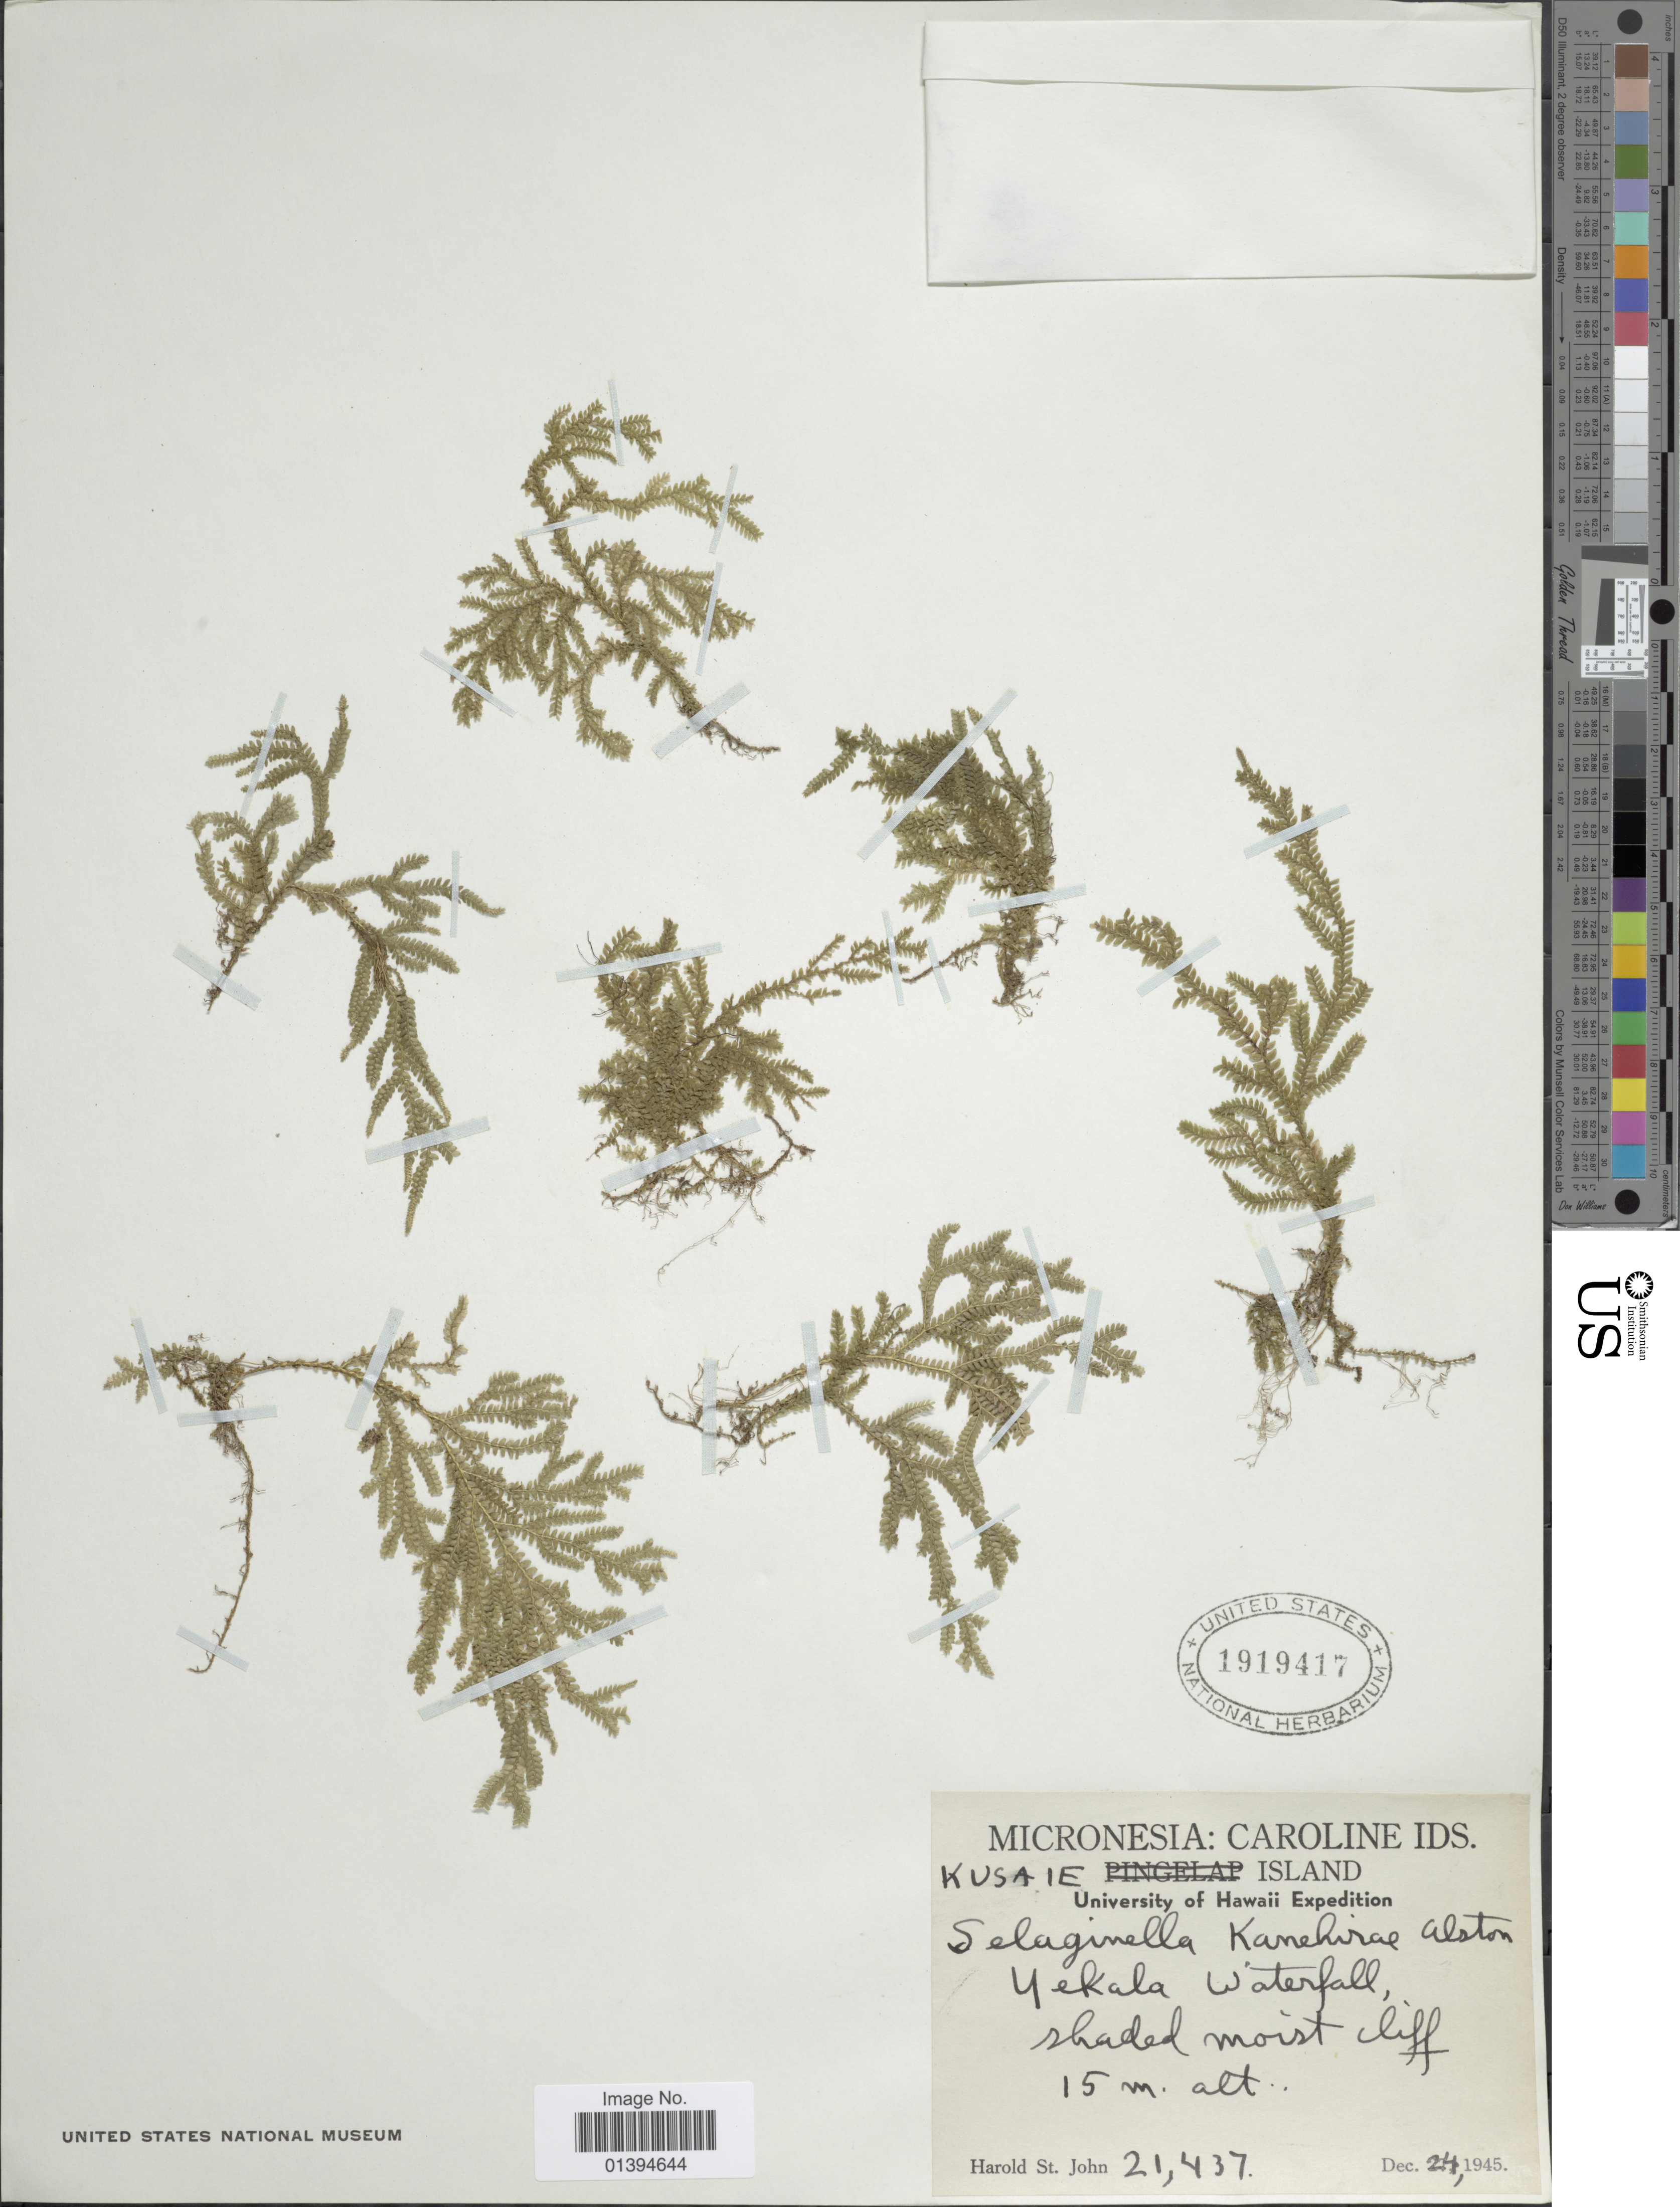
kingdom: Plantae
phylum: Tracheophyta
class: Lycopodiopsida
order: Selaginellales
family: Selaginellaceae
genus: Selaginella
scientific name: Selaginella kanehirae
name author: Alston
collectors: H. St. John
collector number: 21437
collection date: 1945-12-24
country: Micronesia, Federated States of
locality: Caroline Ids, Kusaie island, Yekala waterfall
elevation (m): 14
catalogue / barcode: US 1919417